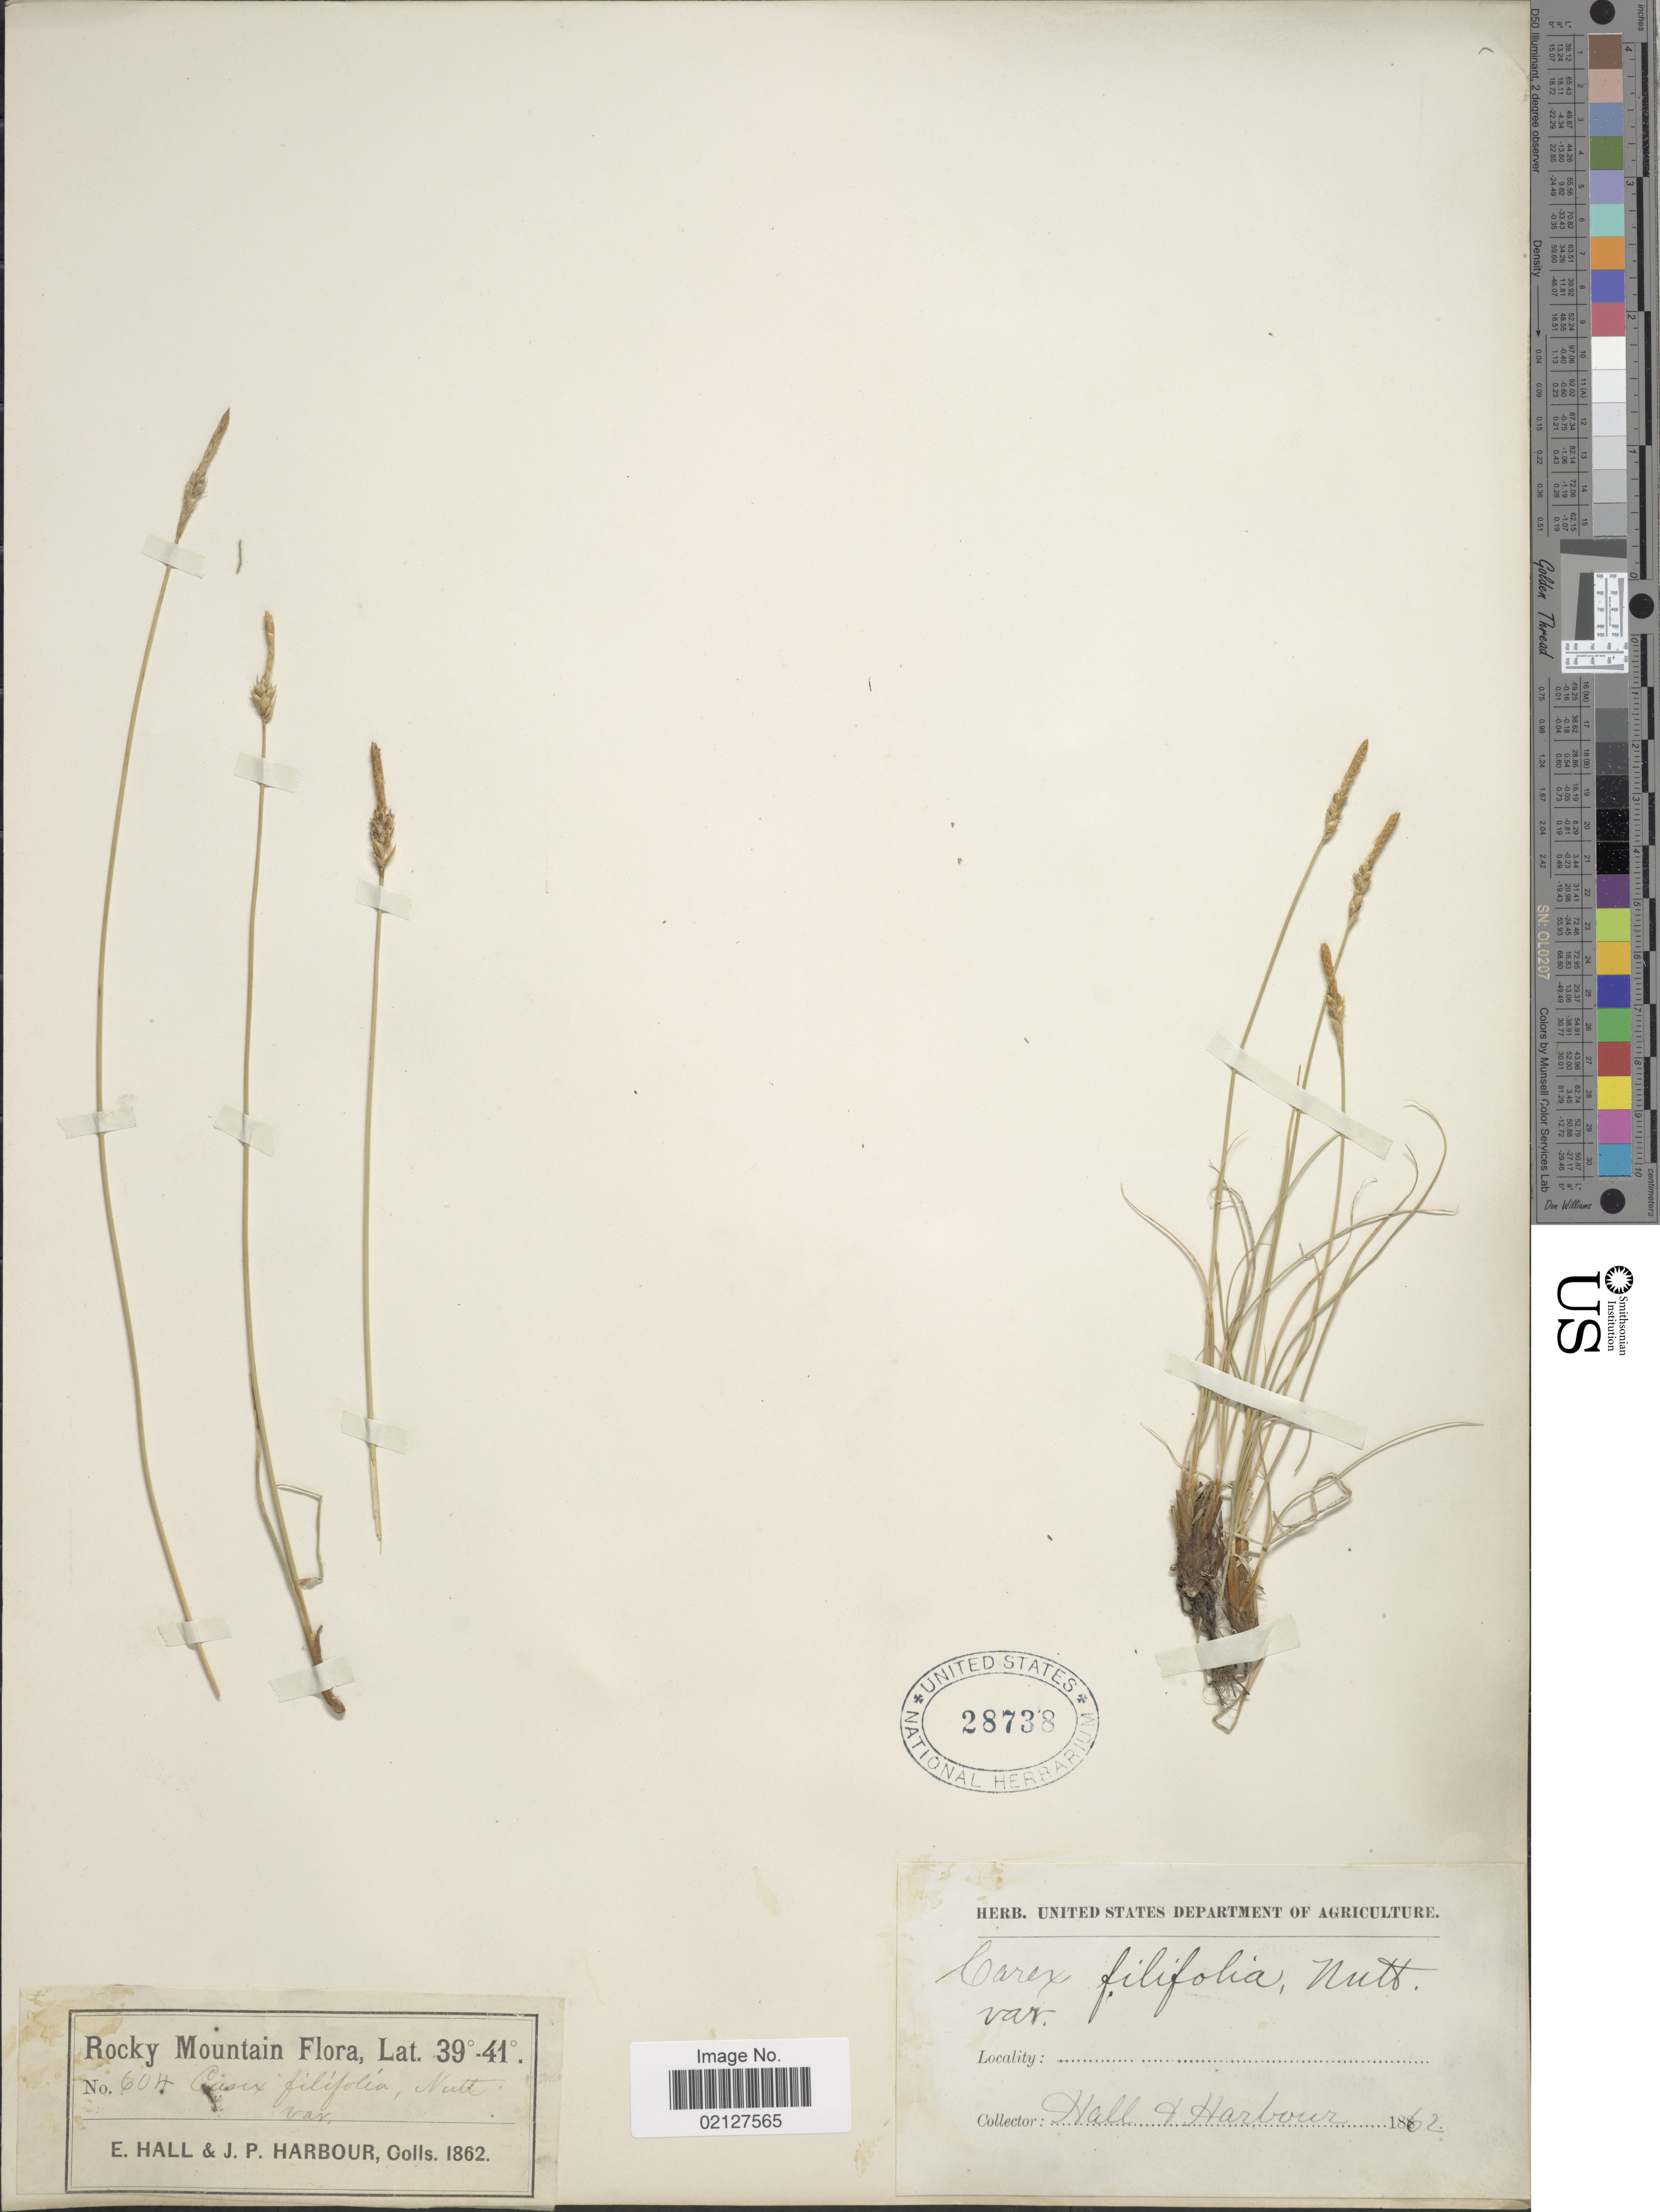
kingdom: Plantae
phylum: Tracheophyta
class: Liliopsida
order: Poales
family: Cyperaceae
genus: Carex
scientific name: Carex oreocharis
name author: Holm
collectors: E. Hall & J. Harbour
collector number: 604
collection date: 1862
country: United States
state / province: Colorado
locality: Rocky Mtns.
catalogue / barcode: US 28738